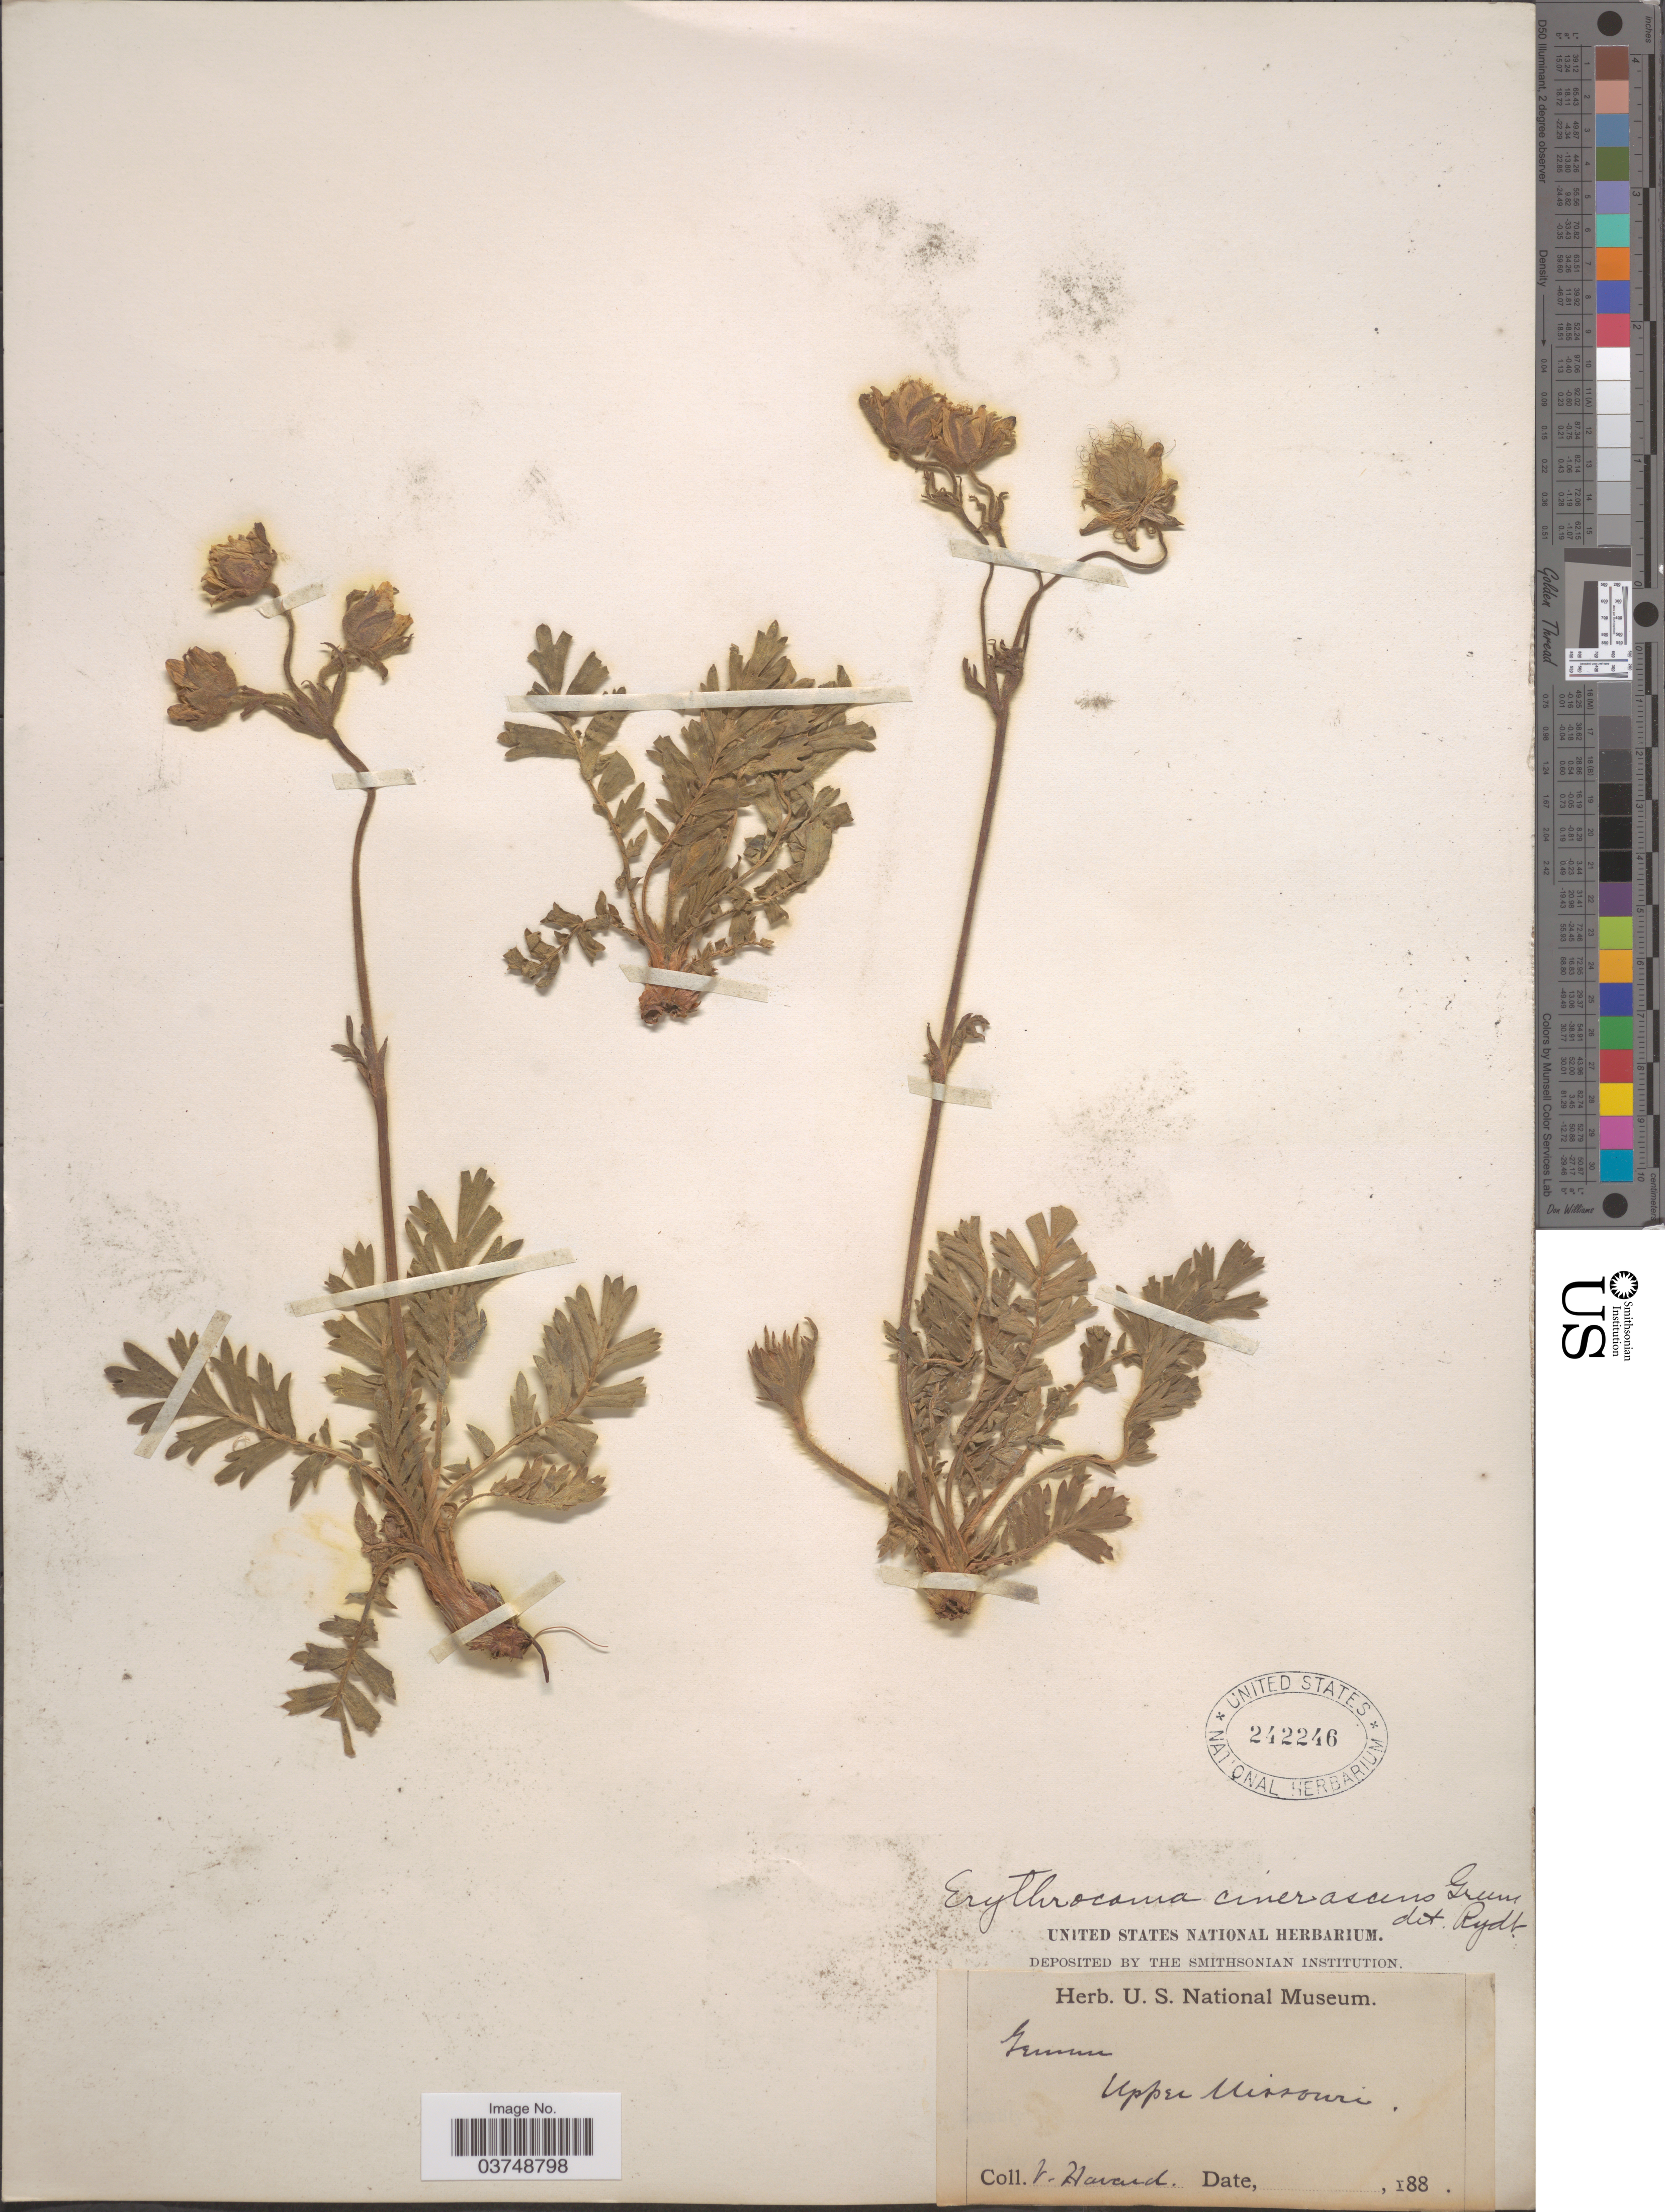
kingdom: Plantae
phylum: Tracheophyta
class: Magnoliopsida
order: Rosales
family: Rosaceae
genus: Geum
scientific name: Geum triflorum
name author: Pursh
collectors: V. Harvard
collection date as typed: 188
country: United States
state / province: Missouri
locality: Upper Missouri.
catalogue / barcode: US 242246